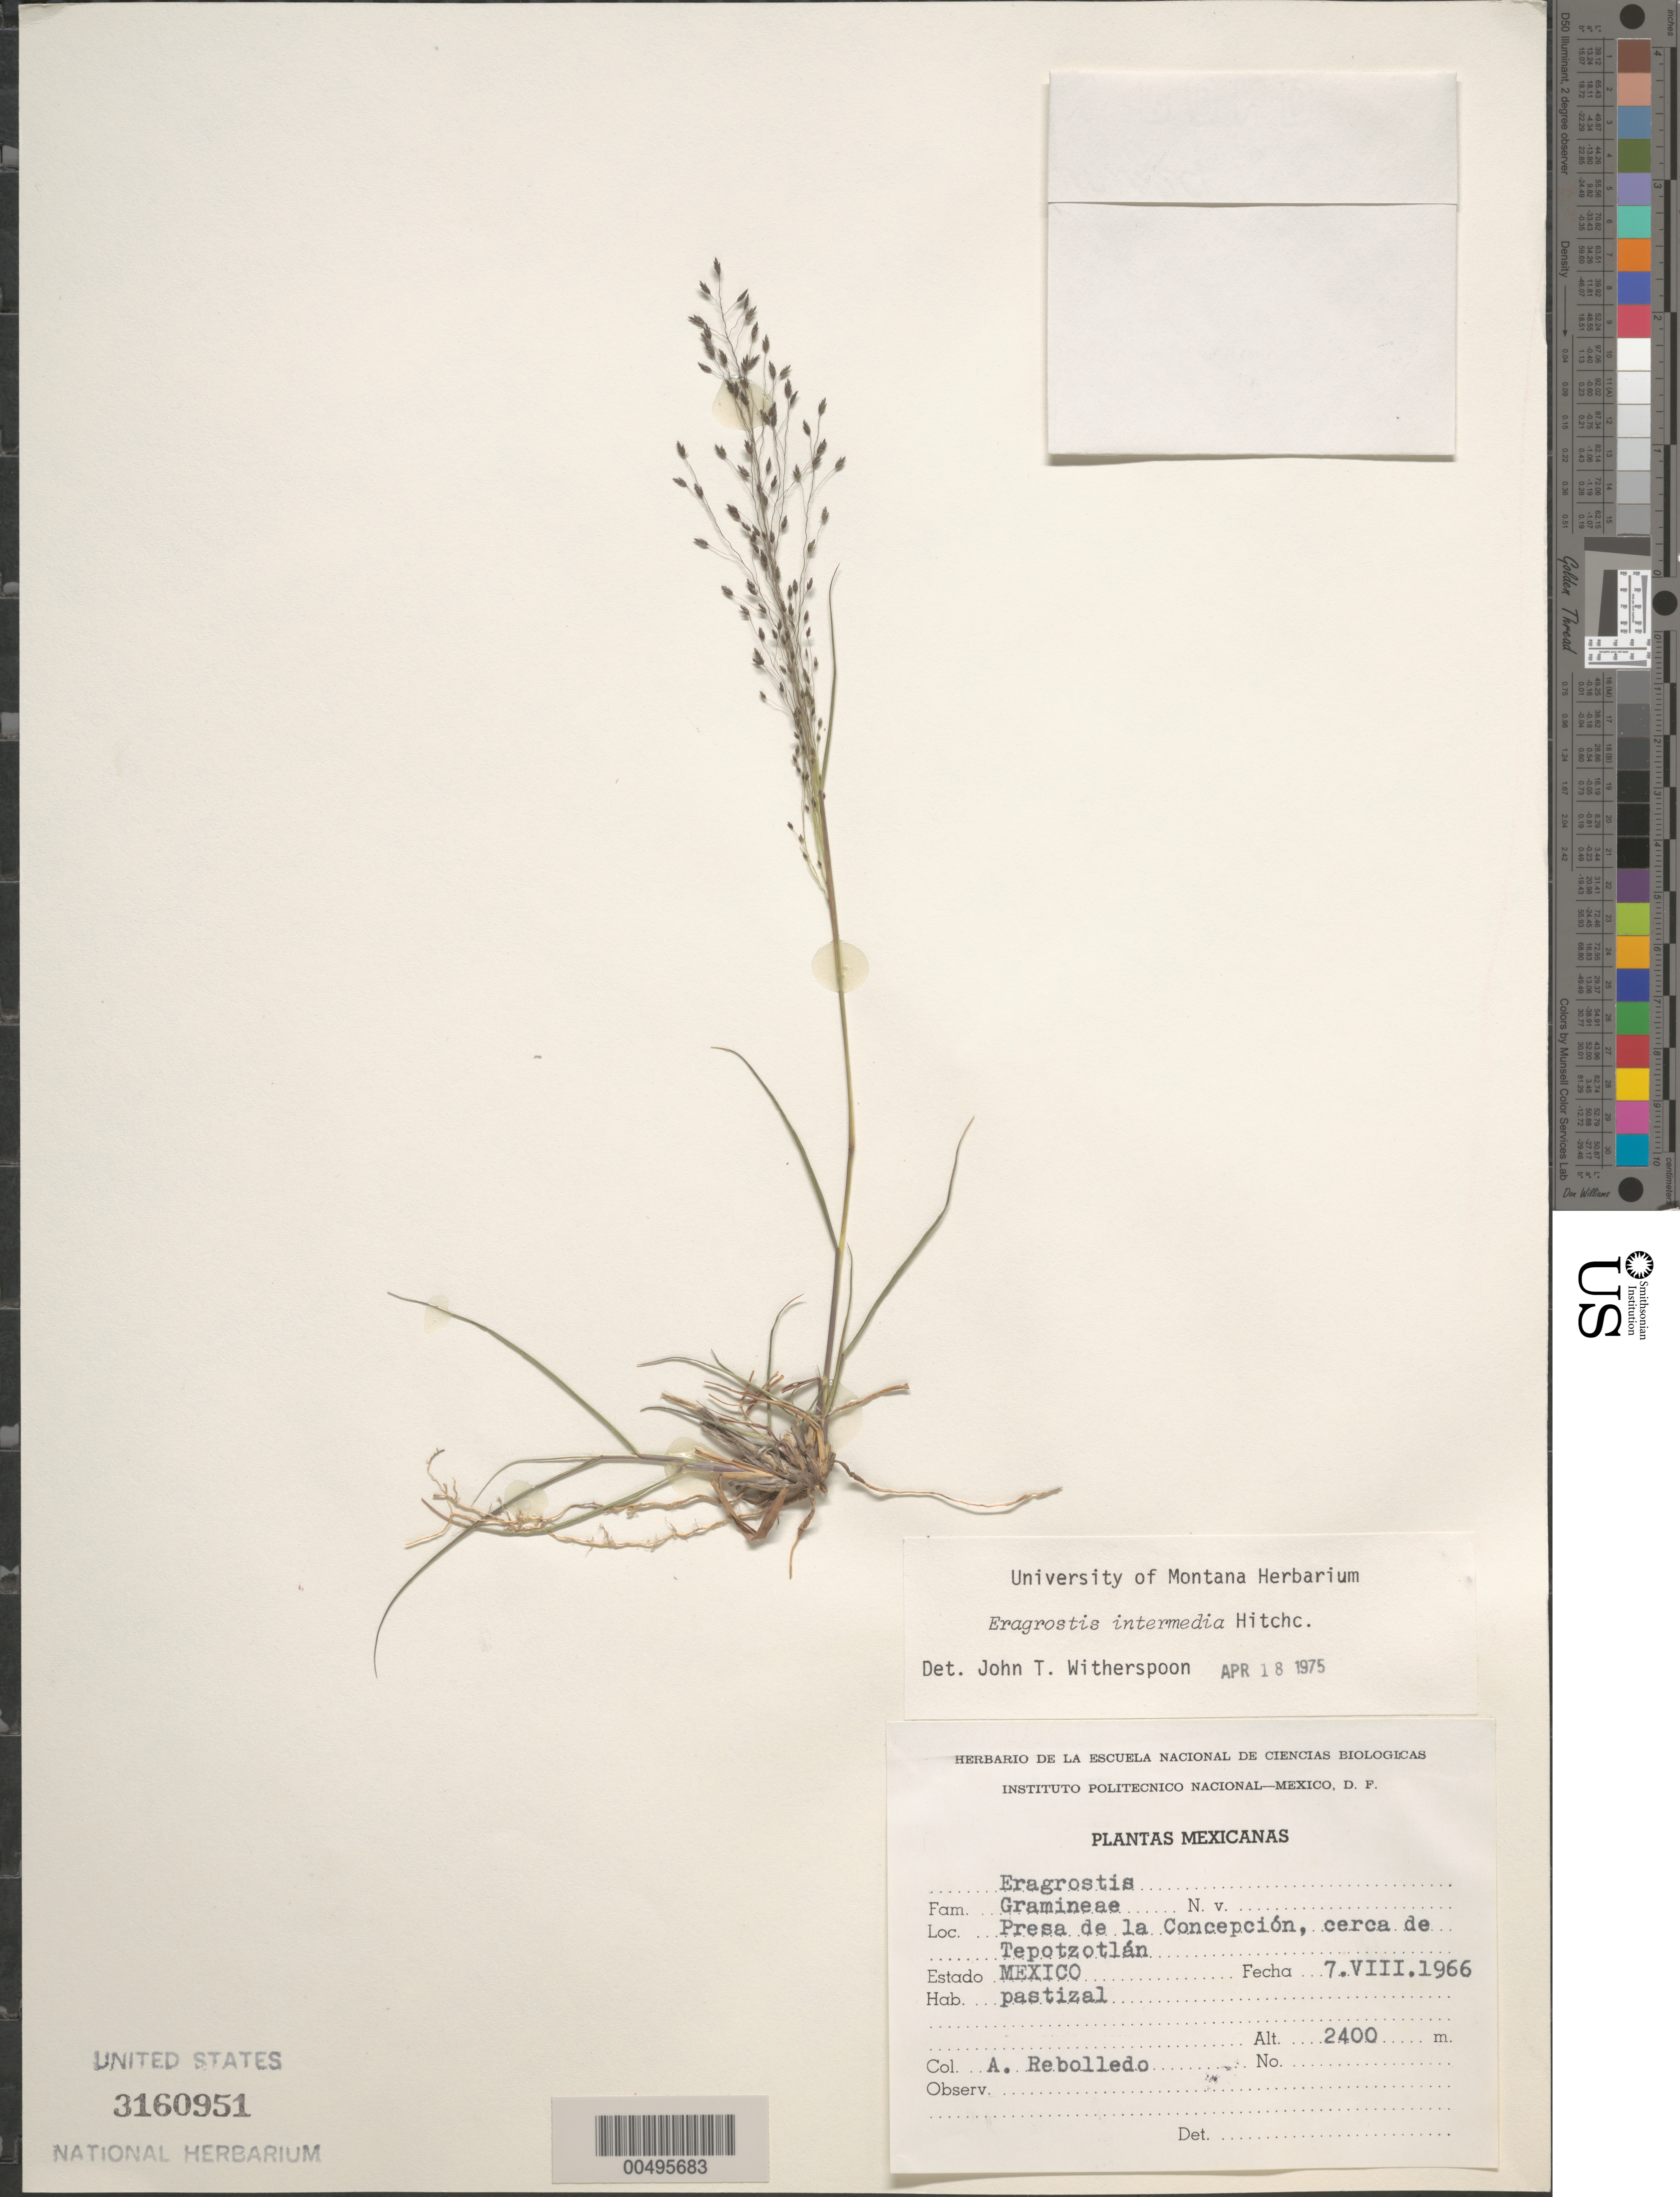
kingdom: Plantae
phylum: Tracheophyta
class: Liliopsida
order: Poales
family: Poaceae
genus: Eragrostis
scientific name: Eragrostis intermedia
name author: Hitchc.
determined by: Witherspoon, John T.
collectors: A. Rebolledo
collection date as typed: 7 Aug 1966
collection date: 1966-08-07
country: Mexico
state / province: México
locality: Presa de la Concepción, cerca de Tepotzotlán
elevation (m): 2400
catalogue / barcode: US 3160951